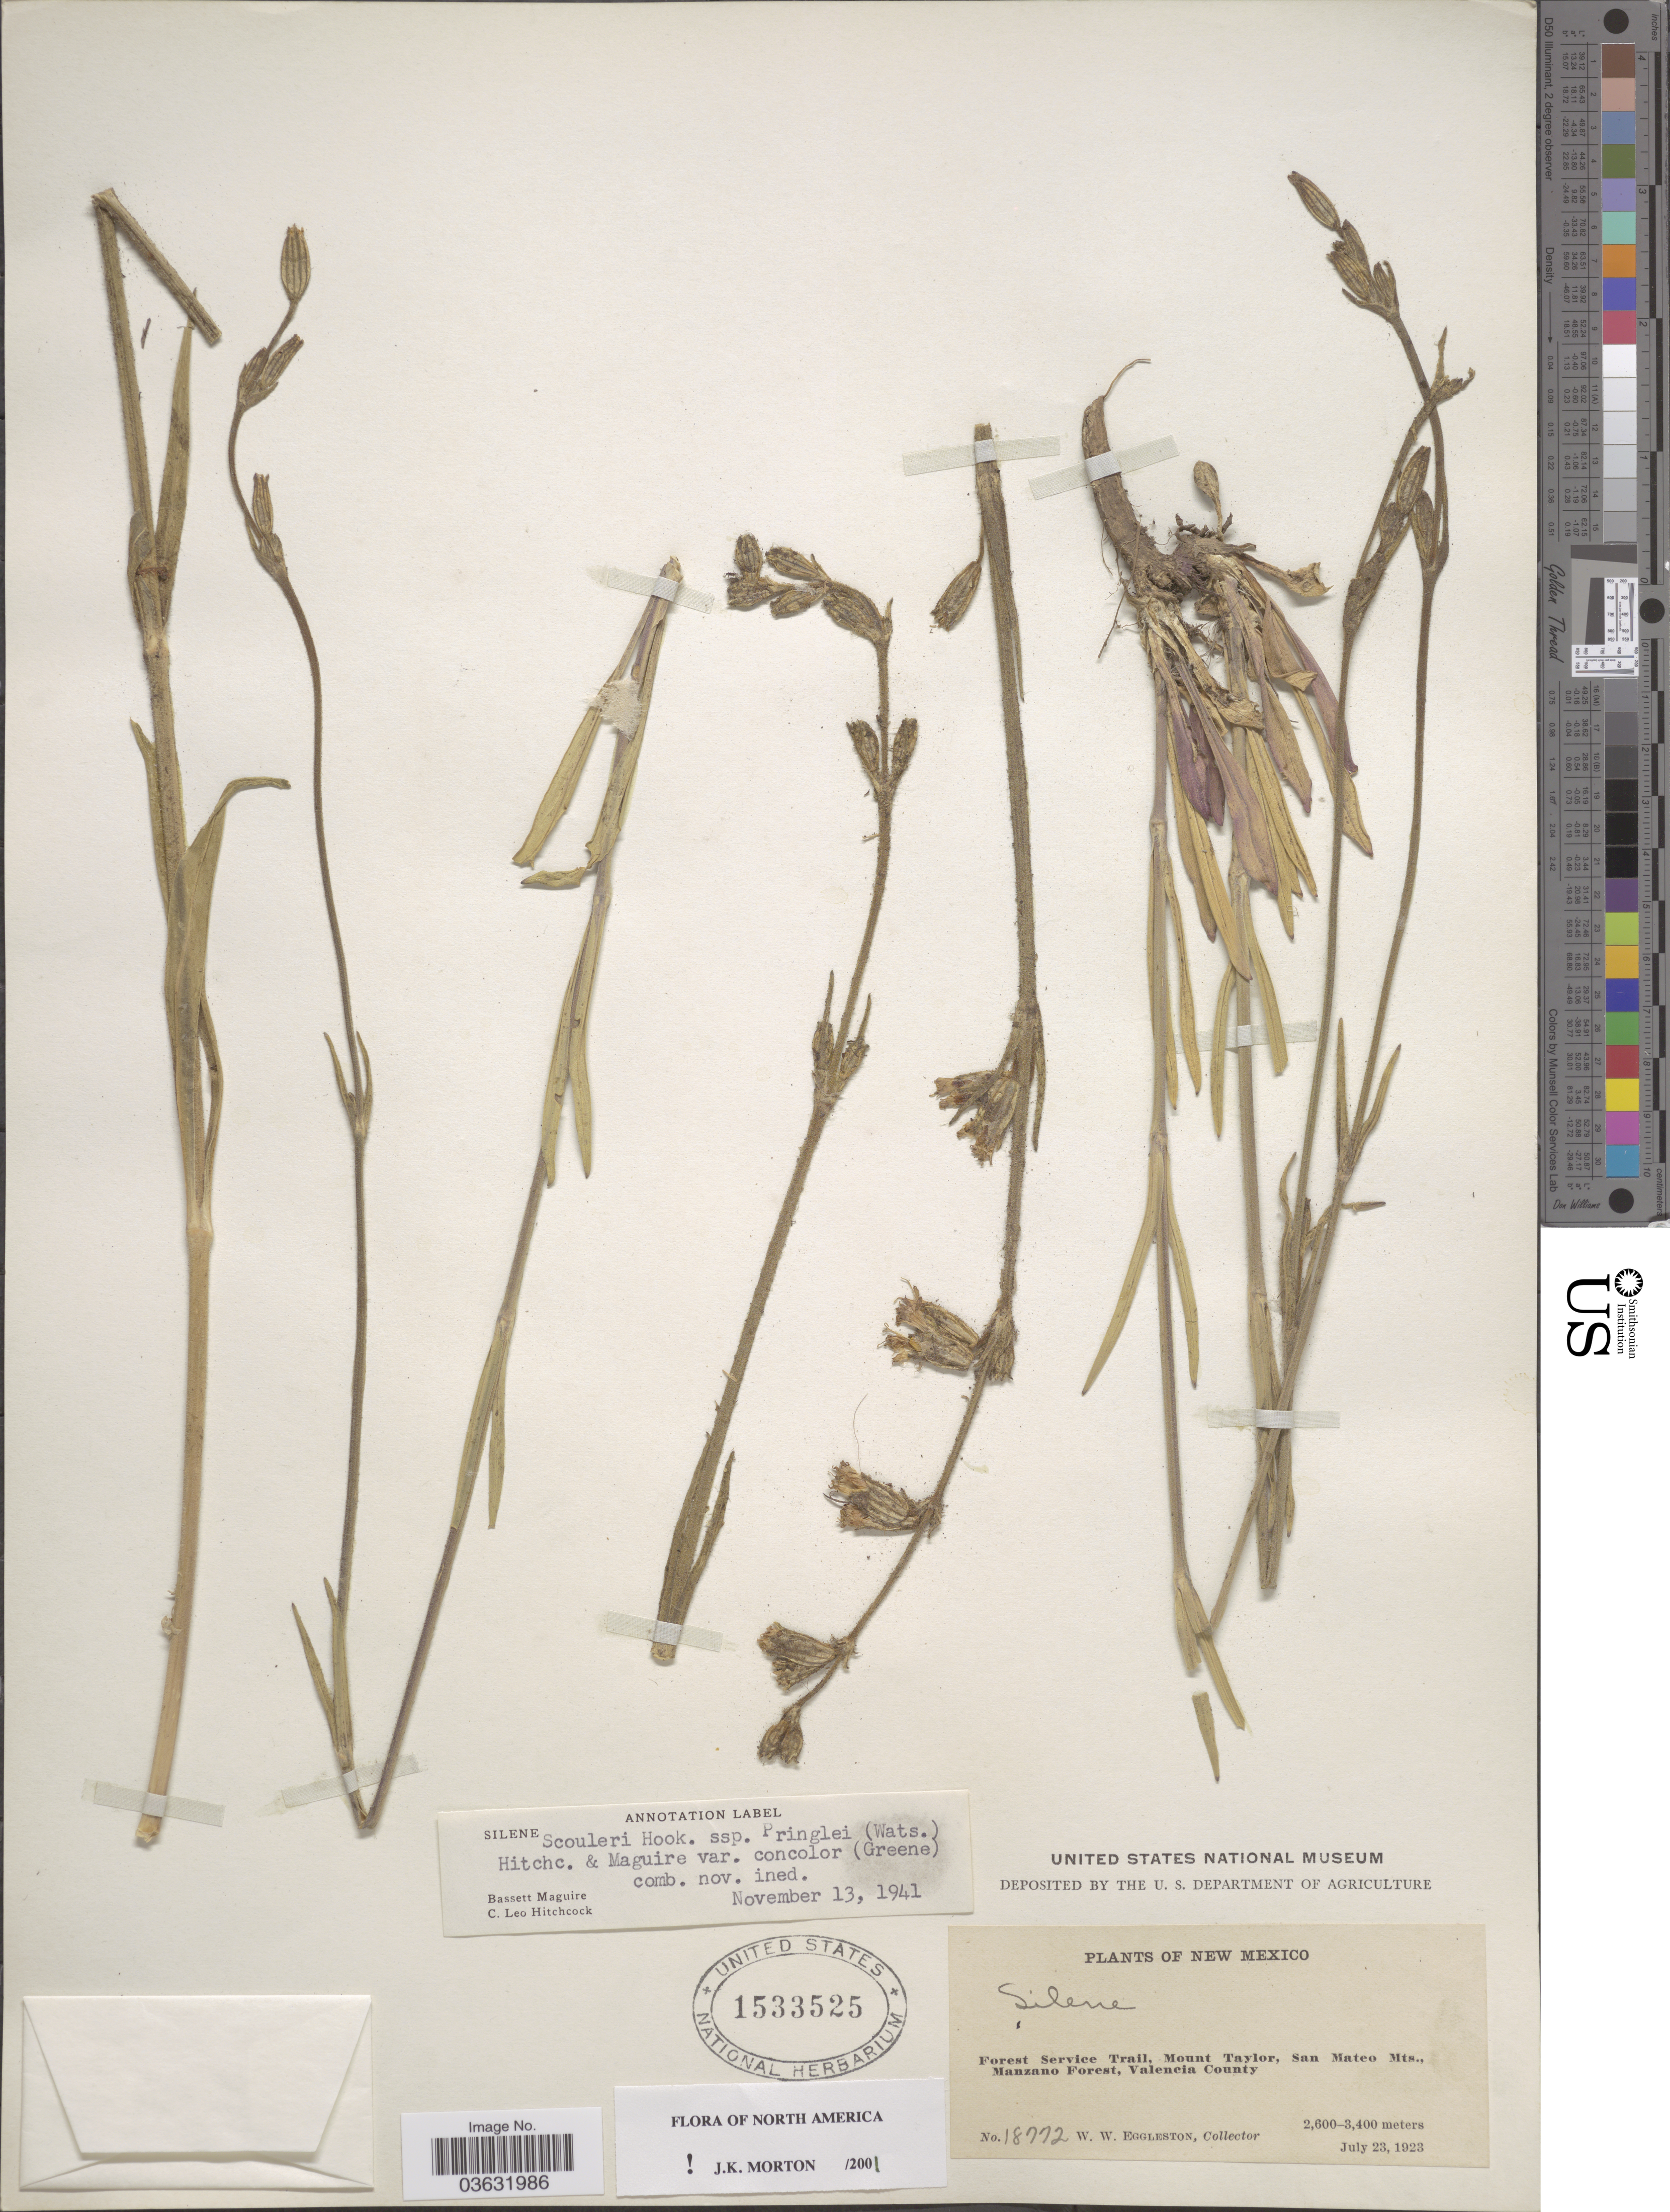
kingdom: Plantae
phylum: Tracheophyta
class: Magnoliopsida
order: Caryophyllales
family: Caryophyllaceae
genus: Silene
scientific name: Silene scouleri var. concolor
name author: (Greene) C.L. Hitchc. & Maguire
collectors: W. W. Eggleston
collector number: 18772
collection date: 1923-07-23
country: United States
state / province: New Mexico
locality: Forest Service Trail, Mount Taylor, San Mateo Mts., Manzano Forest, Valencia County.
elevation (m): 2600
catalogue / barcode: US 1533525